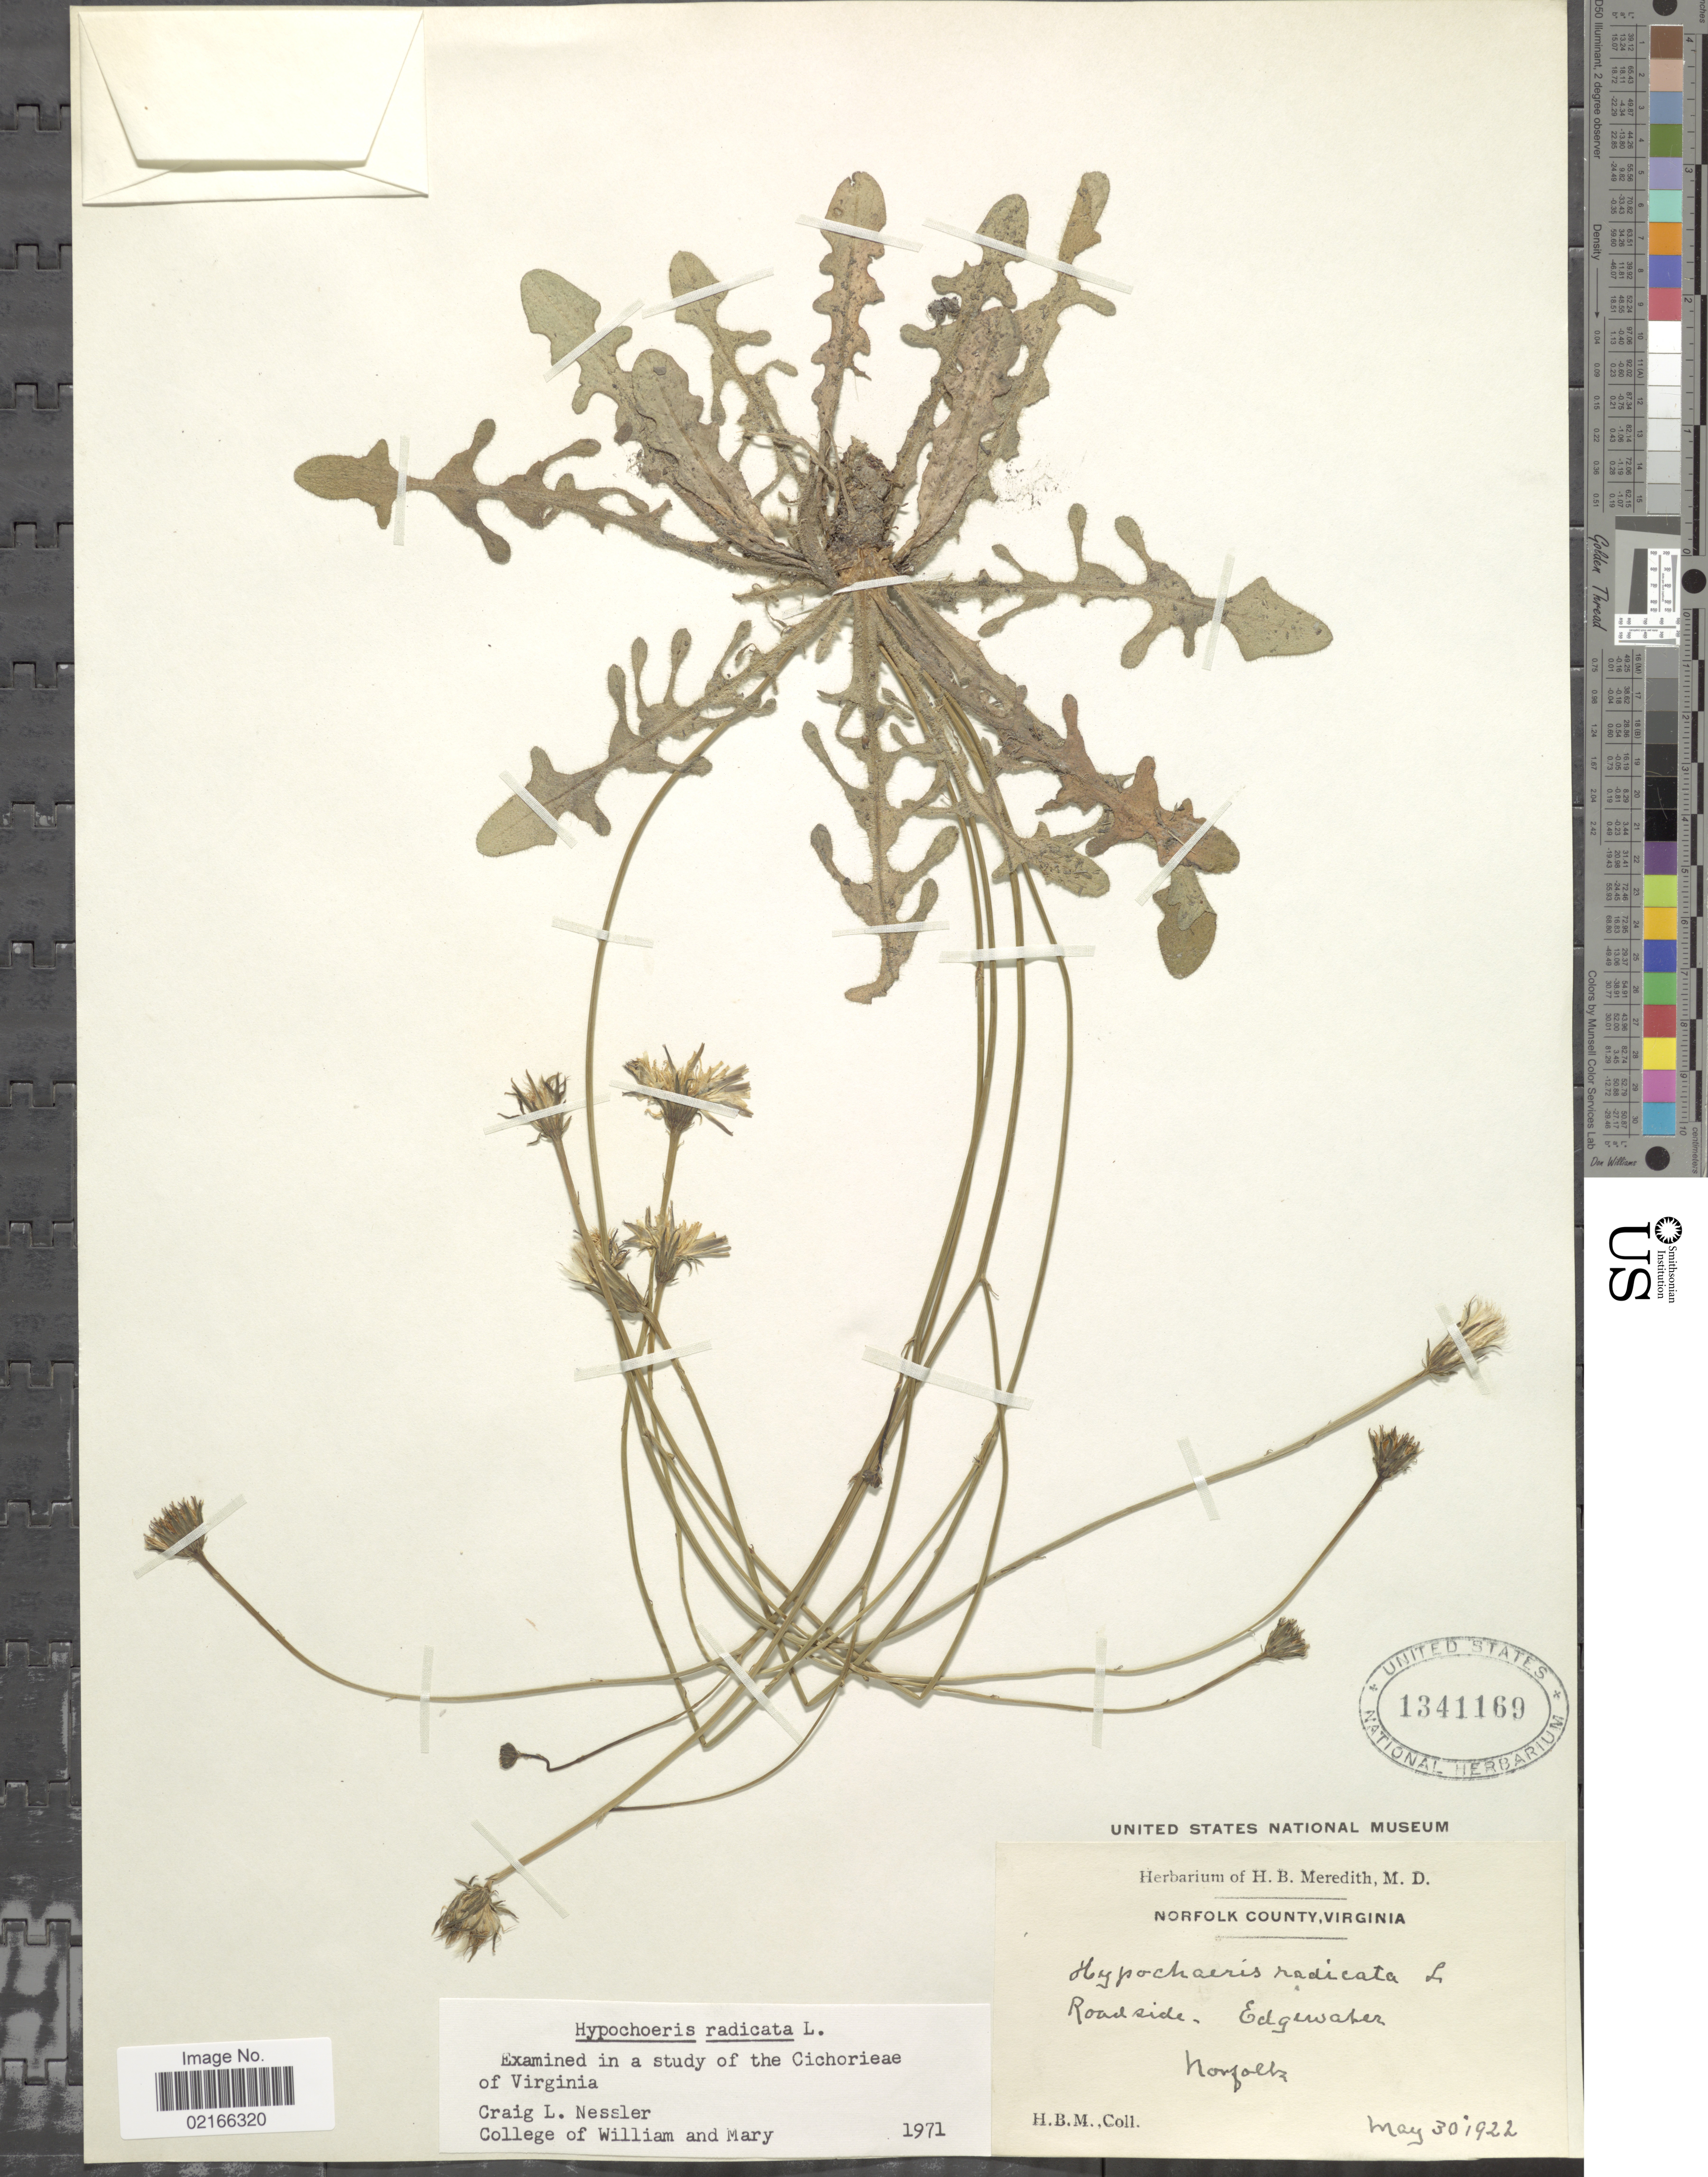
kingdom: Plantae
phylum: Tracheophyta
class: Magnoliopsida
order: Asterales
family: Asteraceae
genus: Hypochaeris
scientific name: Hypochaeris radicata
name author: L.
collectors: H. Meredith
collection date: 1922-05-30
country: United States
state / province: Virginia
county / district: City of Norfolk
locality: Norfolk County. Edgewater. Norfolk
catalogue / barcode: US 1341169